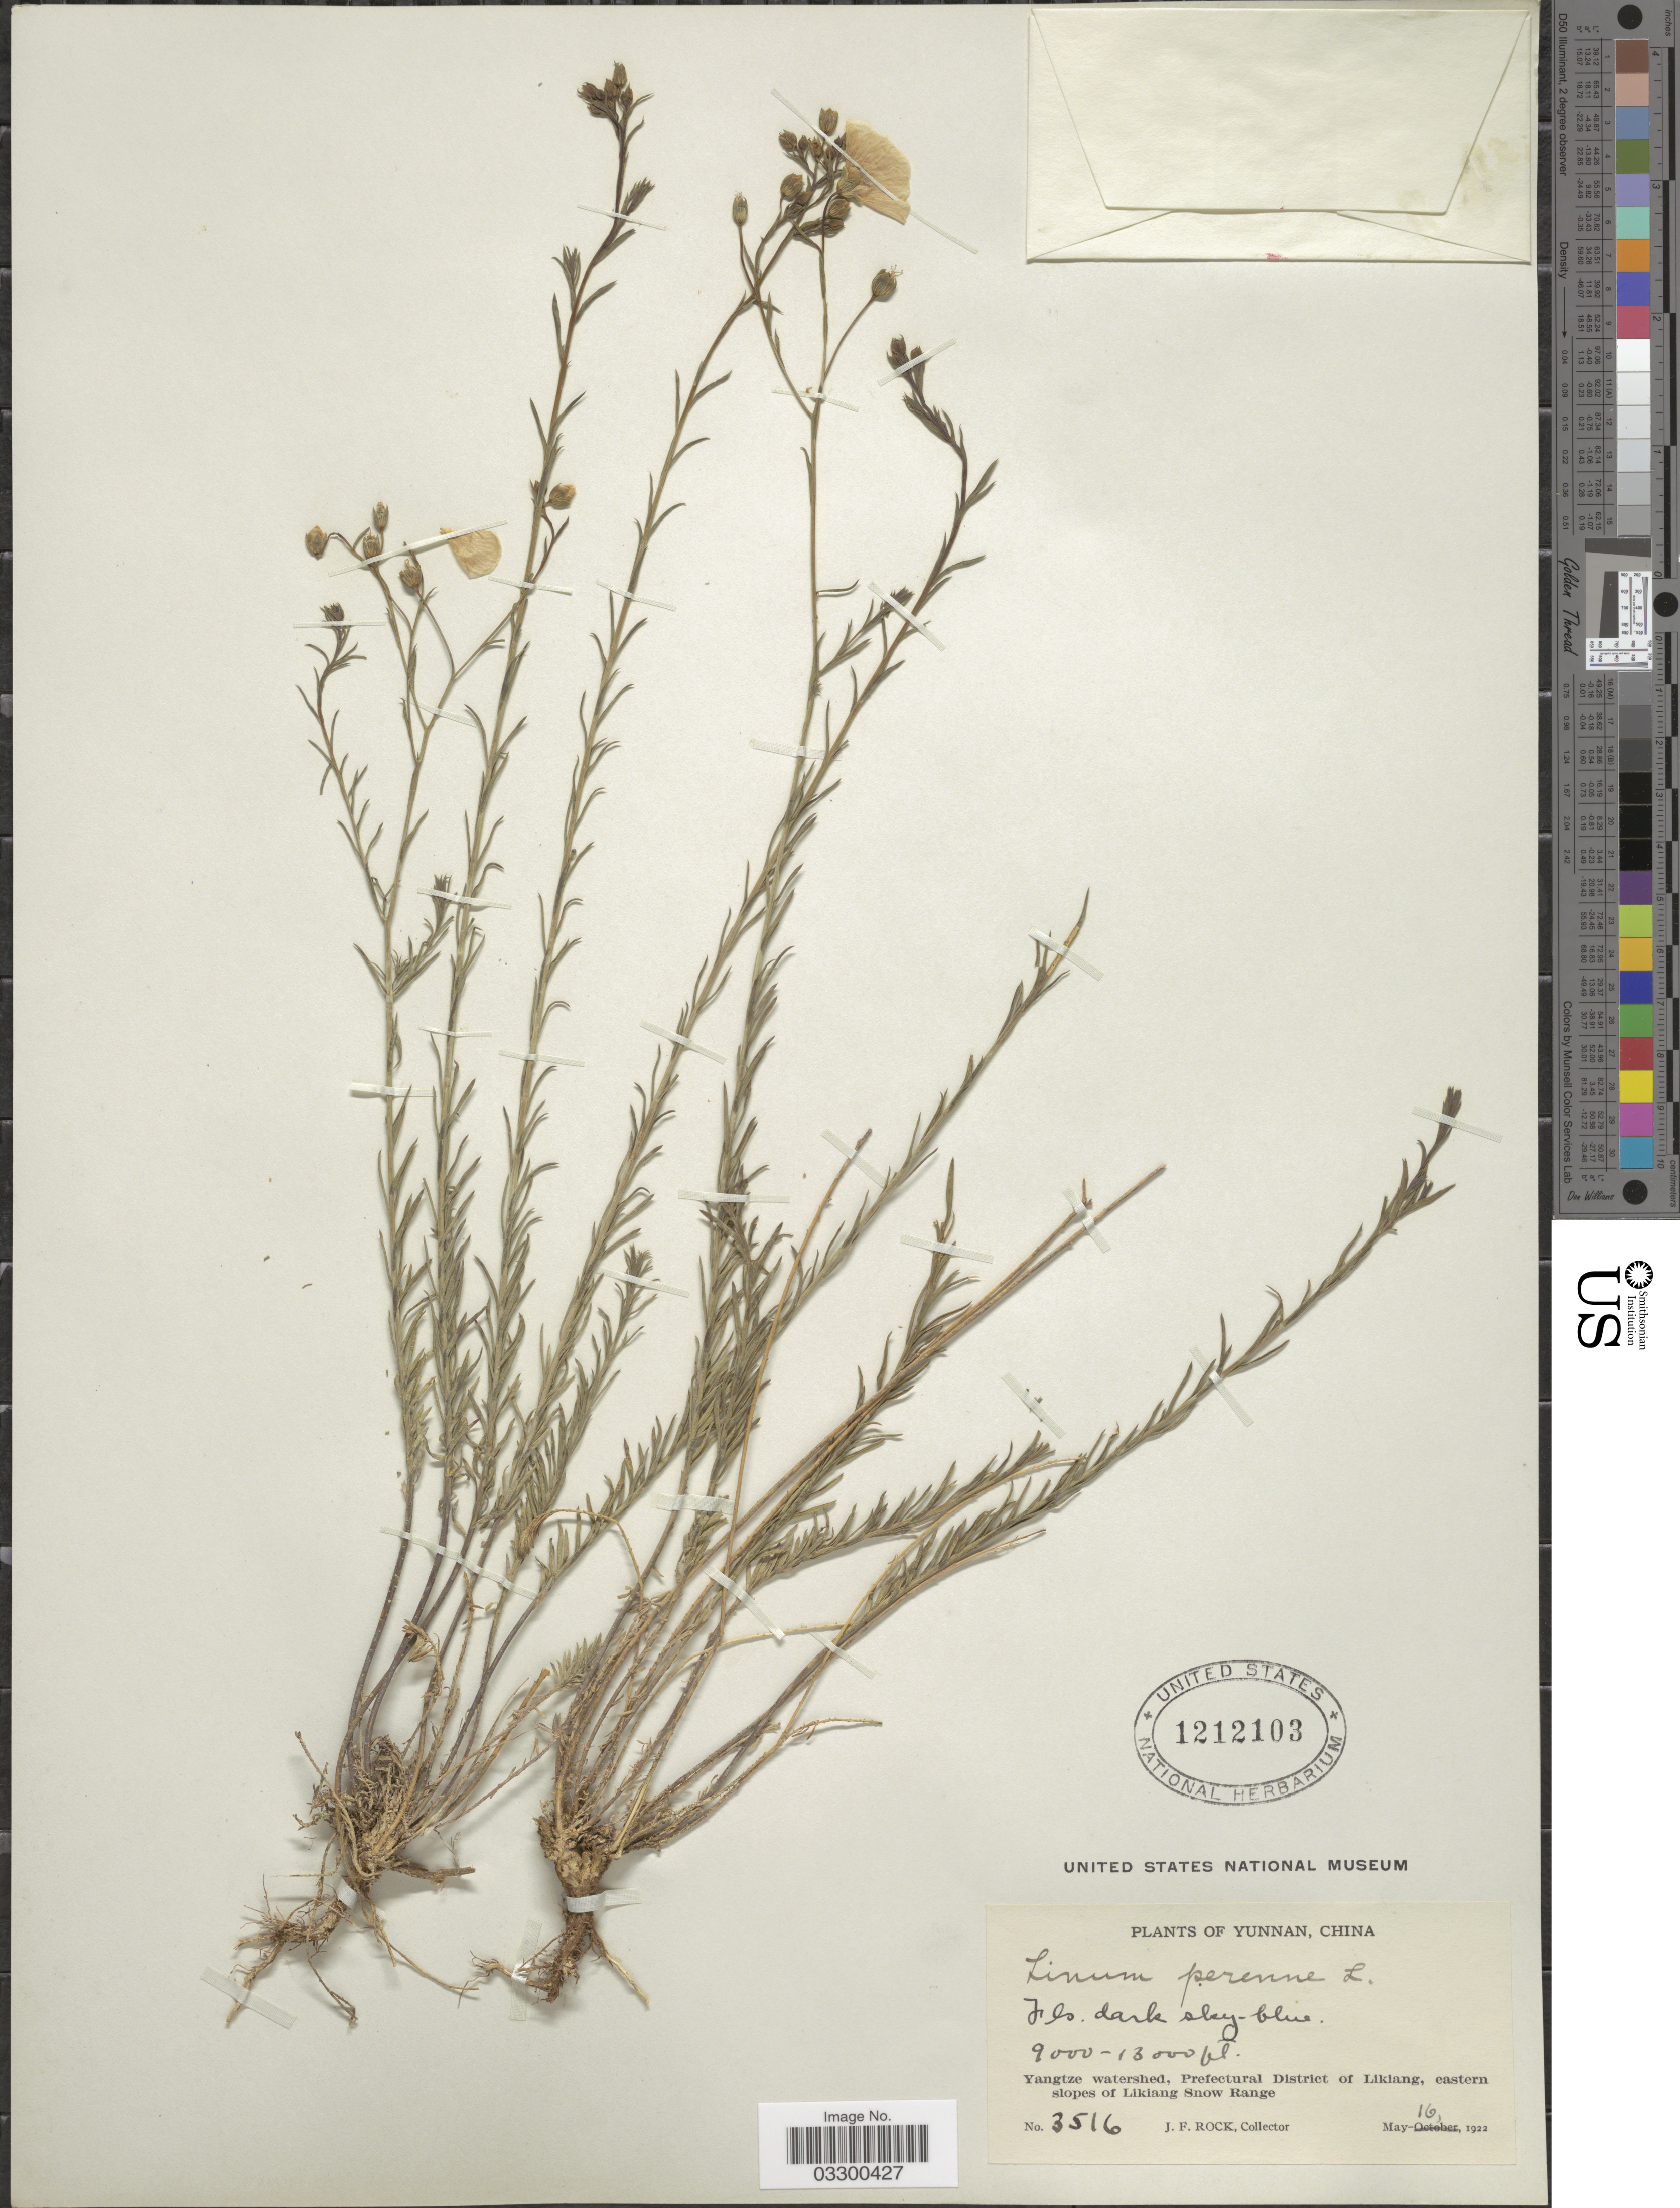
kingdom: Plantae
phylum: Tracheophyta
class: Magnoliopsida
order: Malpighiales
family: Linaceae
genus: Linum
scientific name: Linum perenne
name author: L.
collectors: J. Rock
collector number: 3516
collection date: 1922-05-16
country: China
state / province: Yunnan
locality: Yangtze watershed, Prefectural District of Likiang, eastern slopes of Likiang Snow Range.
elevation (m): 2743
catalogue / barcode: US 1212103